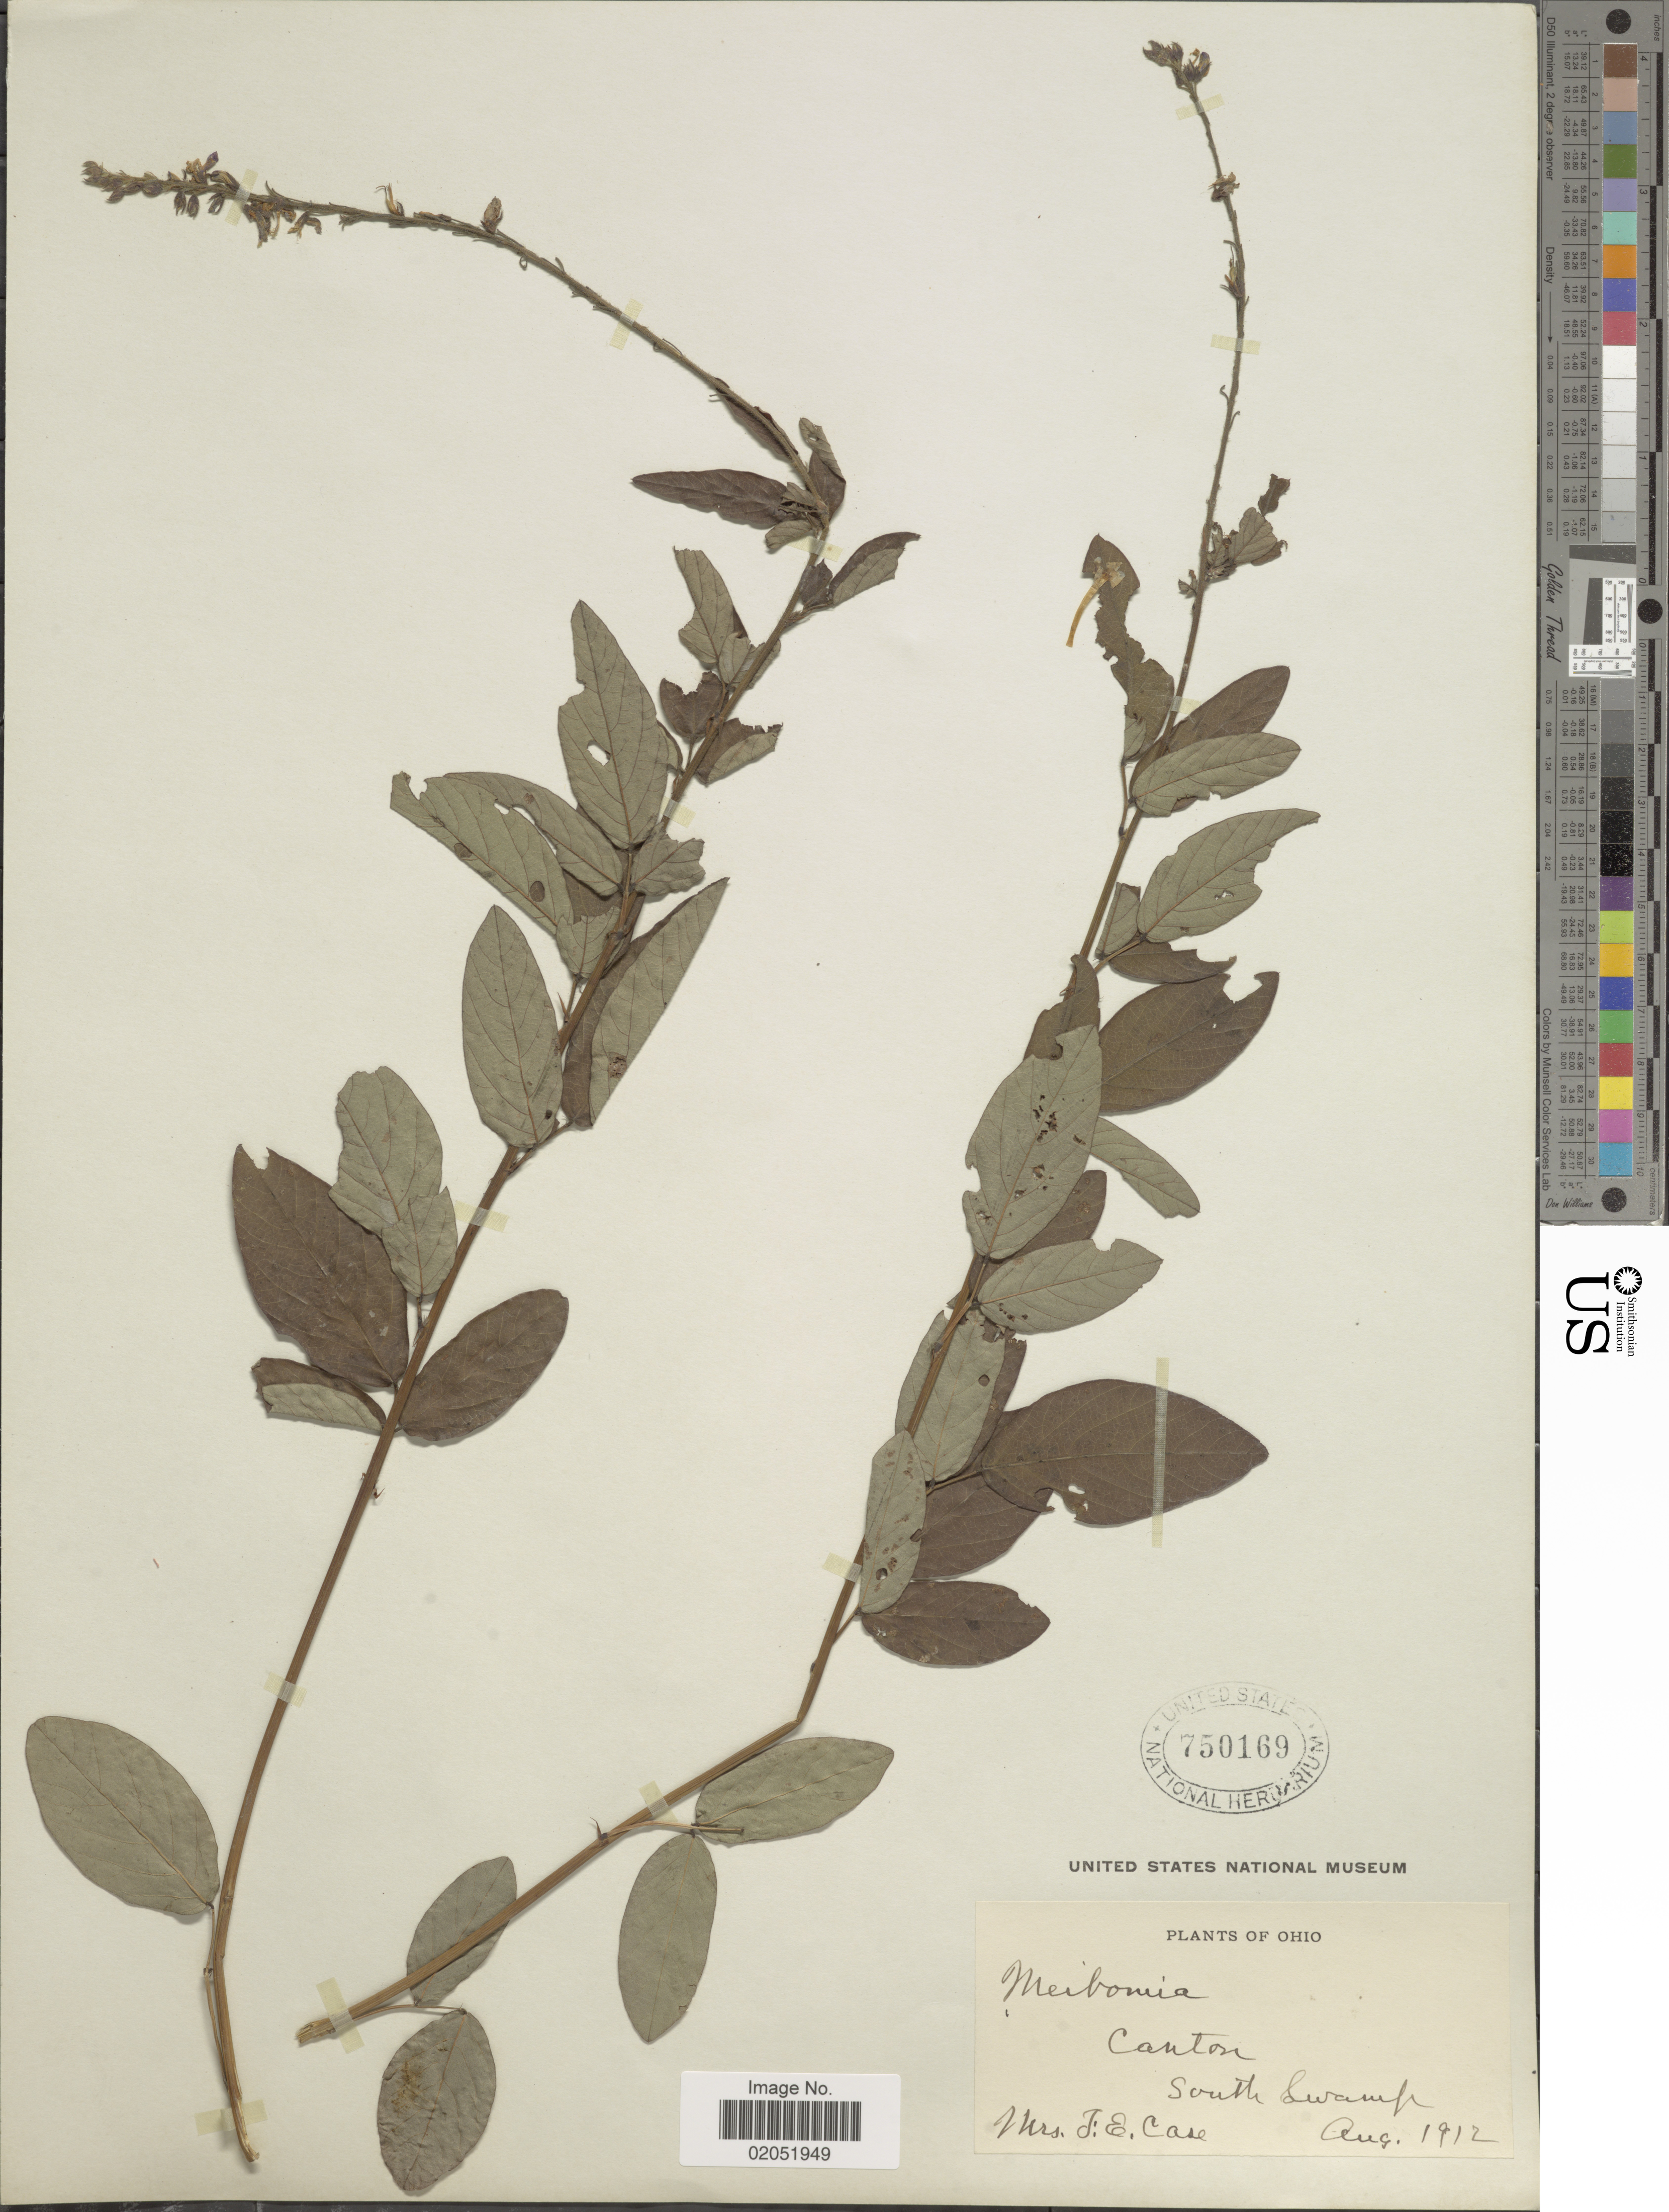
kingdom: Plantae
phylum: Tracheophyta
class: Magnoliopsida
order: Fabales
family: Fabaceae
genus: Desmodium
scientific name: Desmodium sp.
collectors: T. Case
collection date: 1912-08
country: United States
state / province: Ohio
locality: Ohio, canton, South Swamp.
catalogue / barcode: US 750169